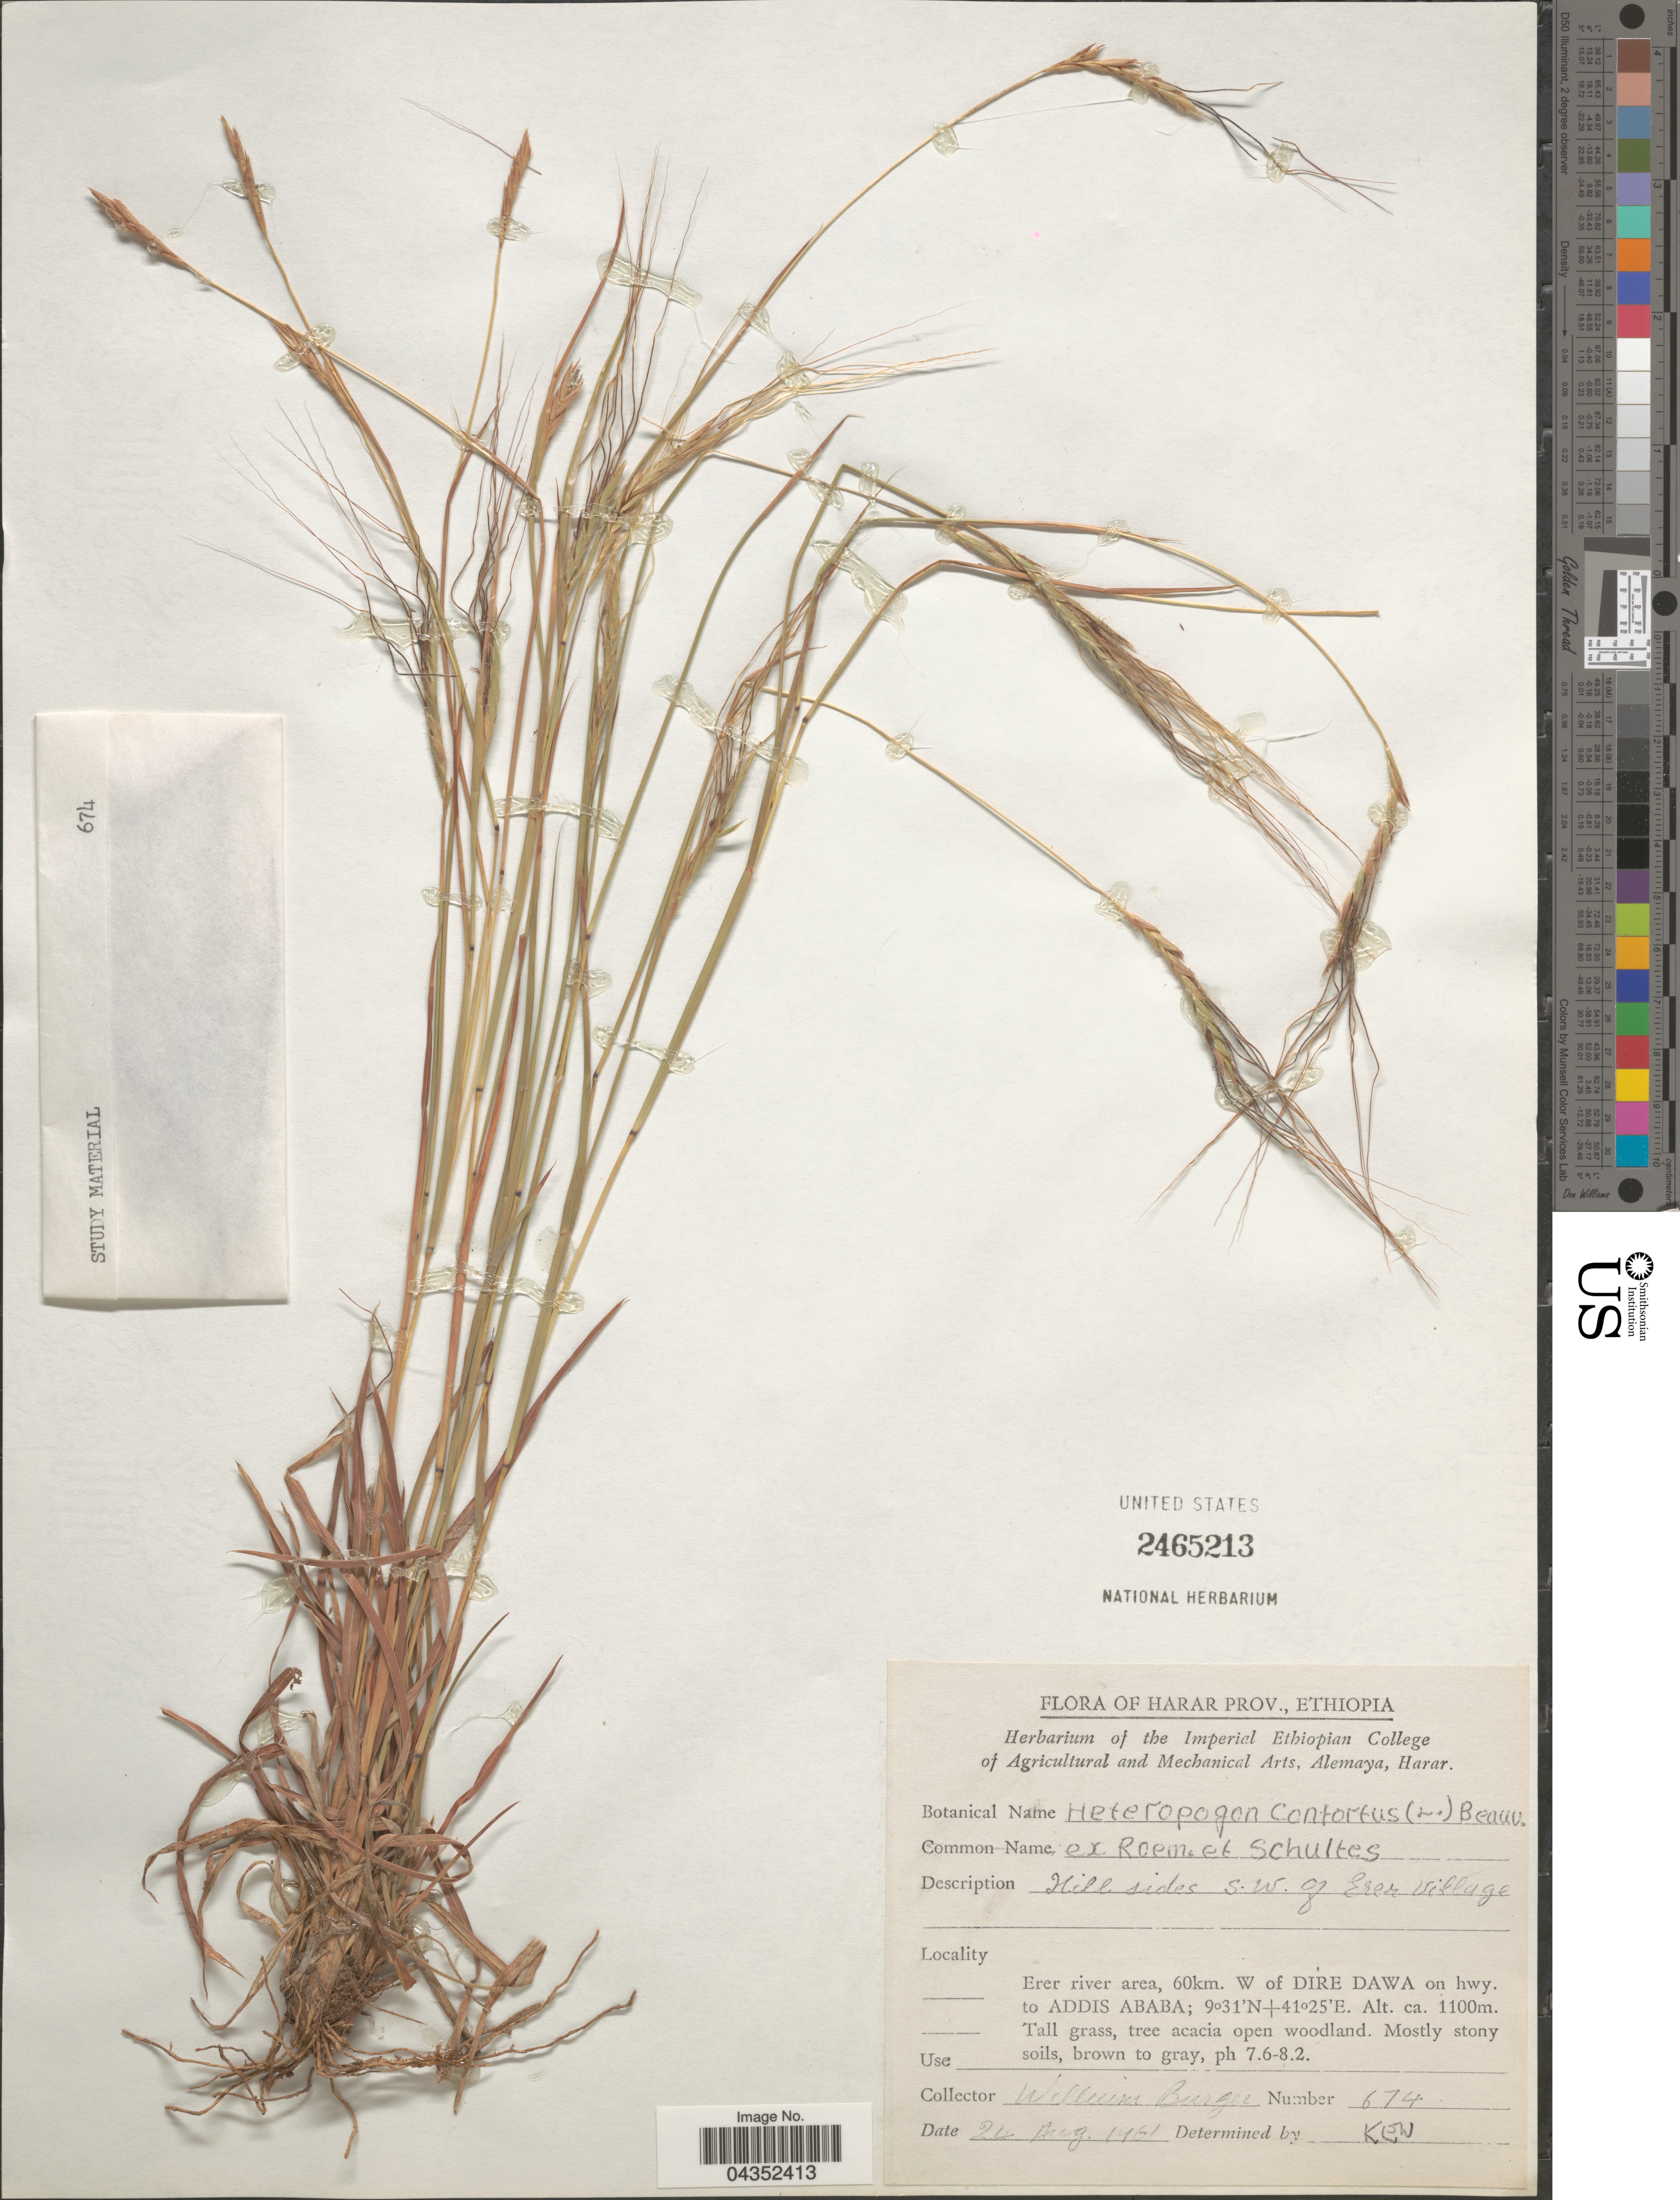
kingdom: Plantae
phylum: Tracheophyta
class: Liliopsida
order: Poales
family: Poaceae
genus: Heteropogon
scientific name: Heteropogon contortus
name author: (L.) P. Beauv. ex Roem. & Schult.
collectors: W. Burger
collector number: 674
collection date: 1961-08-24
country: Ethiopia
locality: Harar Prov. Hill sides S.W. of Erer Village. Erer river area, 60km. W of Dire Dawa on hwy. to Addis Ababa.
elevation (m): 1100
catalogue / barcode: US 2465213